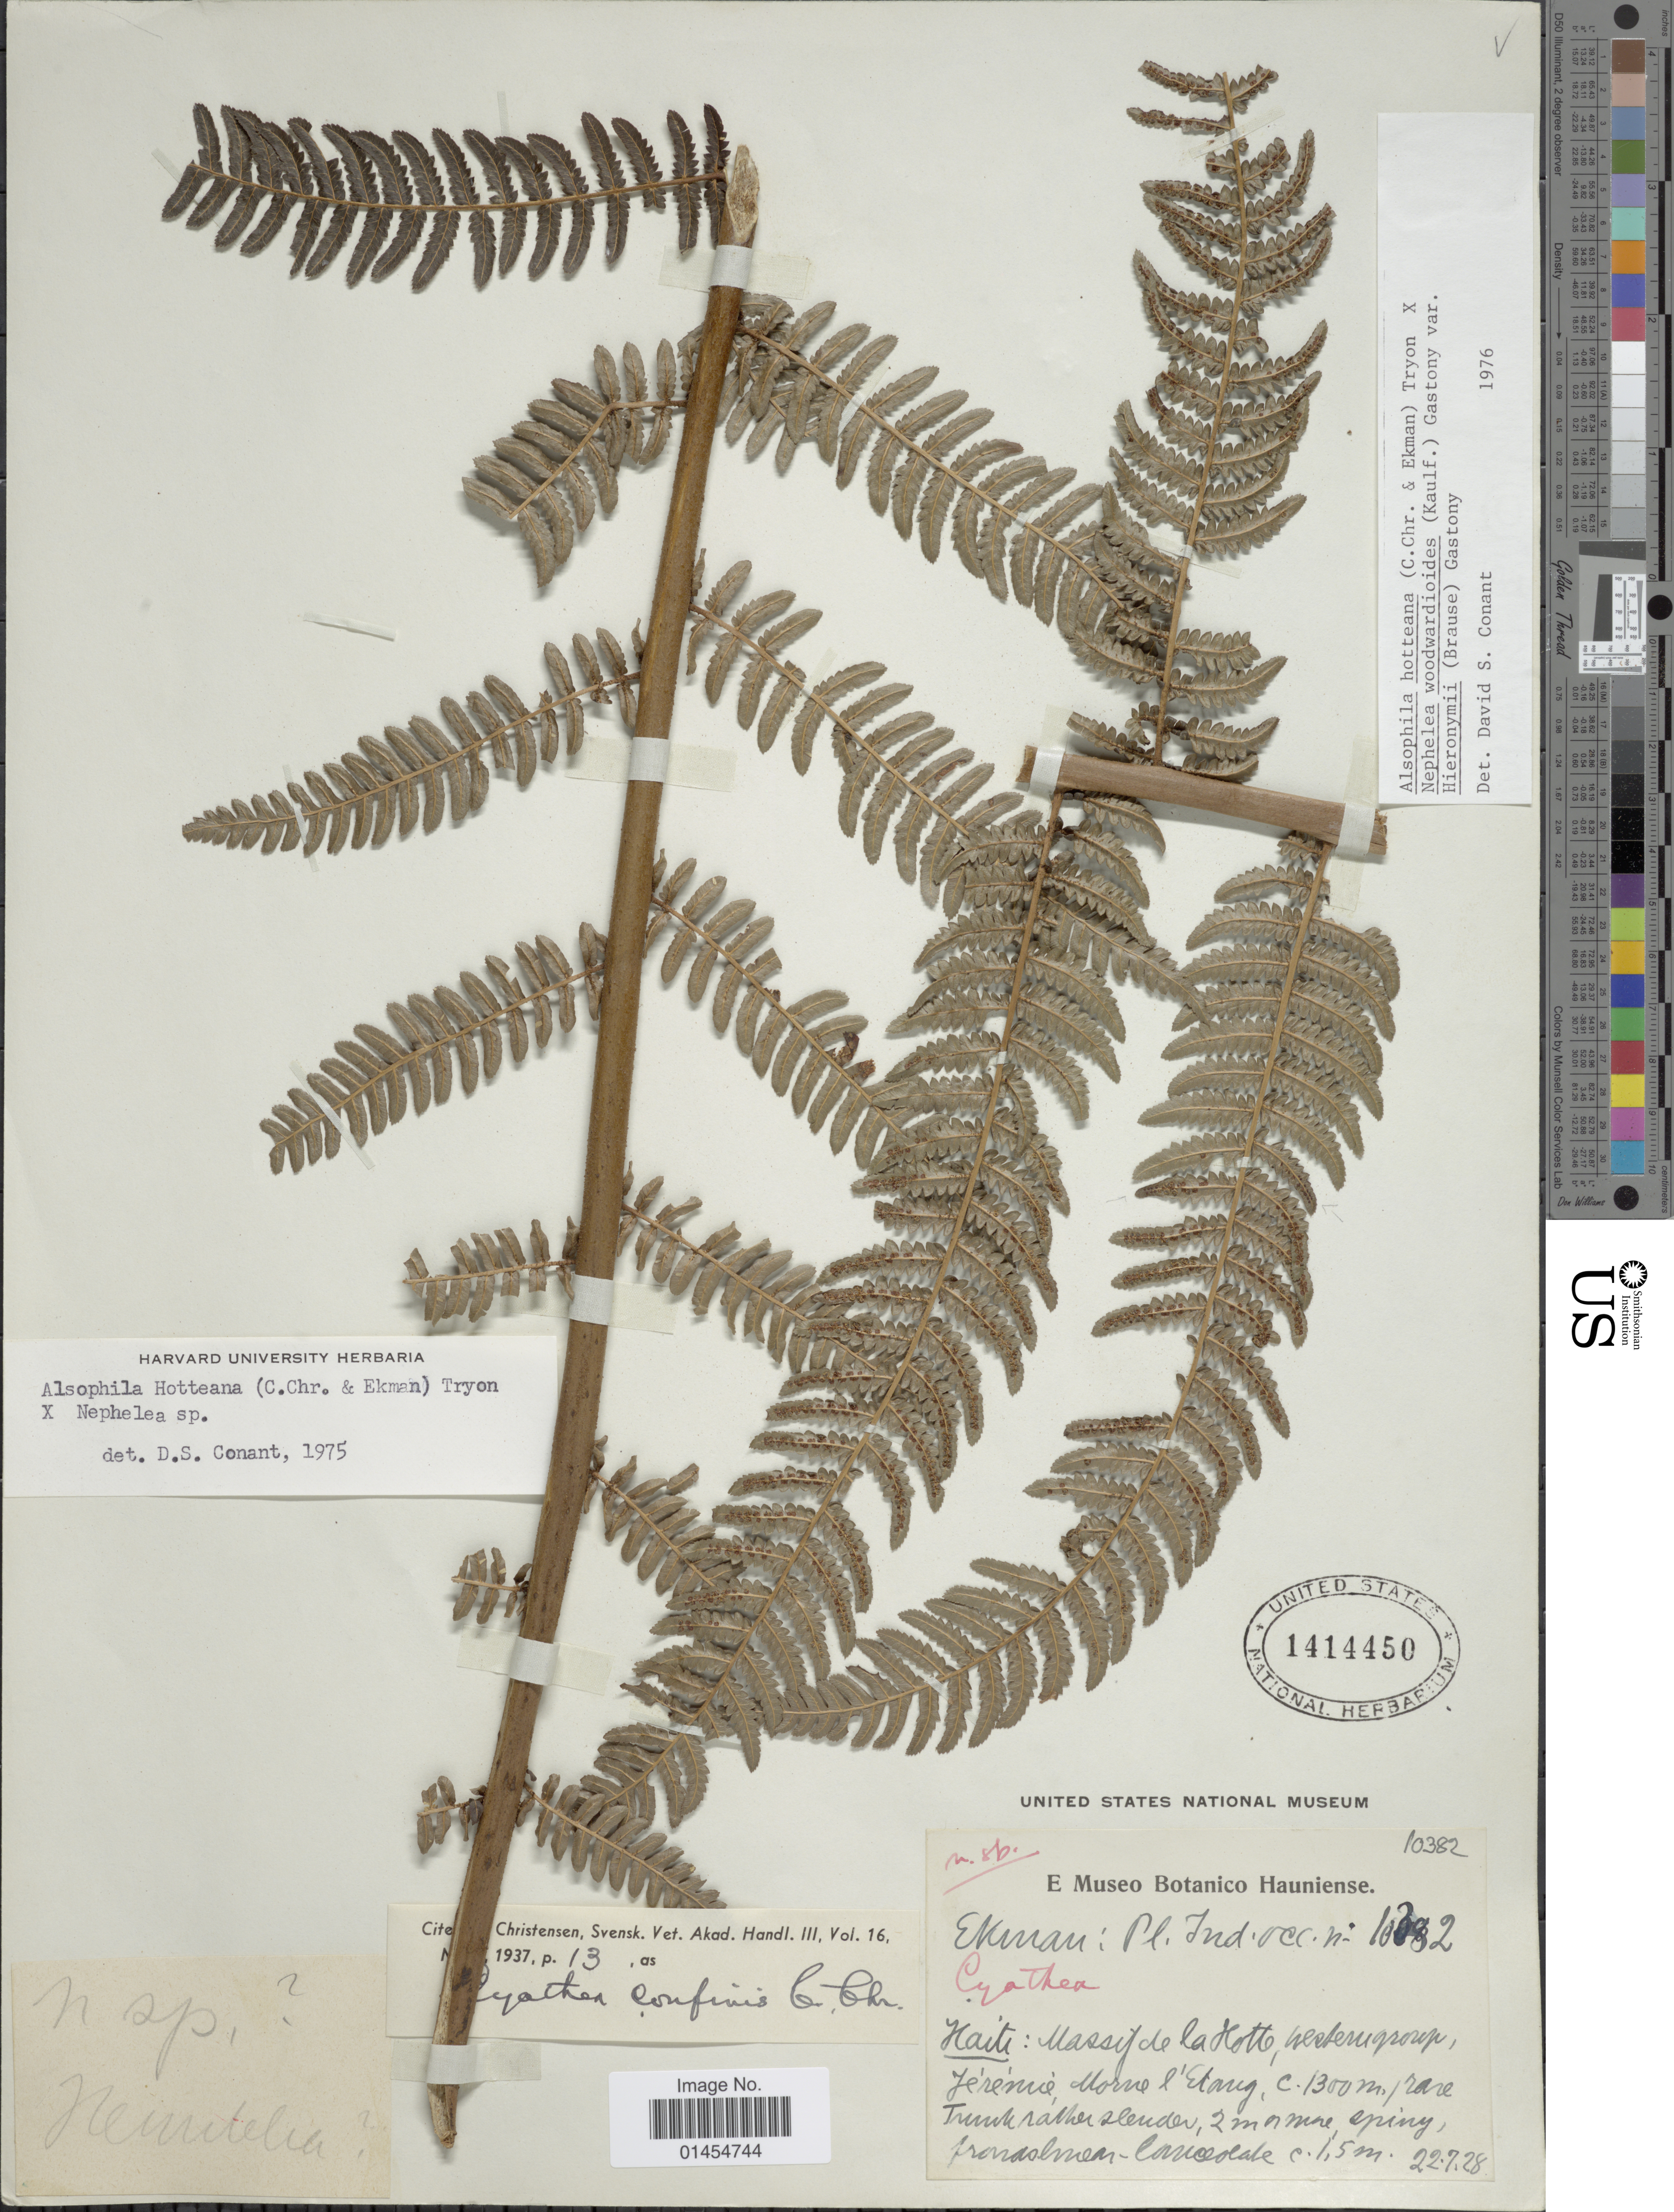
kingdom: Plantae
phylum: Tracheophyta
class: Polypodiopsida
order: Cyatheales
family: Cyatheaceae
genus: Alsophila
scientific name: Alsophila hotteana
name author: (C. Chr. & Ekman) R.M. Tryon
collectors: -. Ekman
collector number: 10382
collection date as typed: Transcribed d/m/y: 22/7/28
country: Haiti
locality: Massif de la Hotte, western group, Jèrèmie, Morne l'Etang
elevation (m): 1300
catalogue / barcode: US 1414450